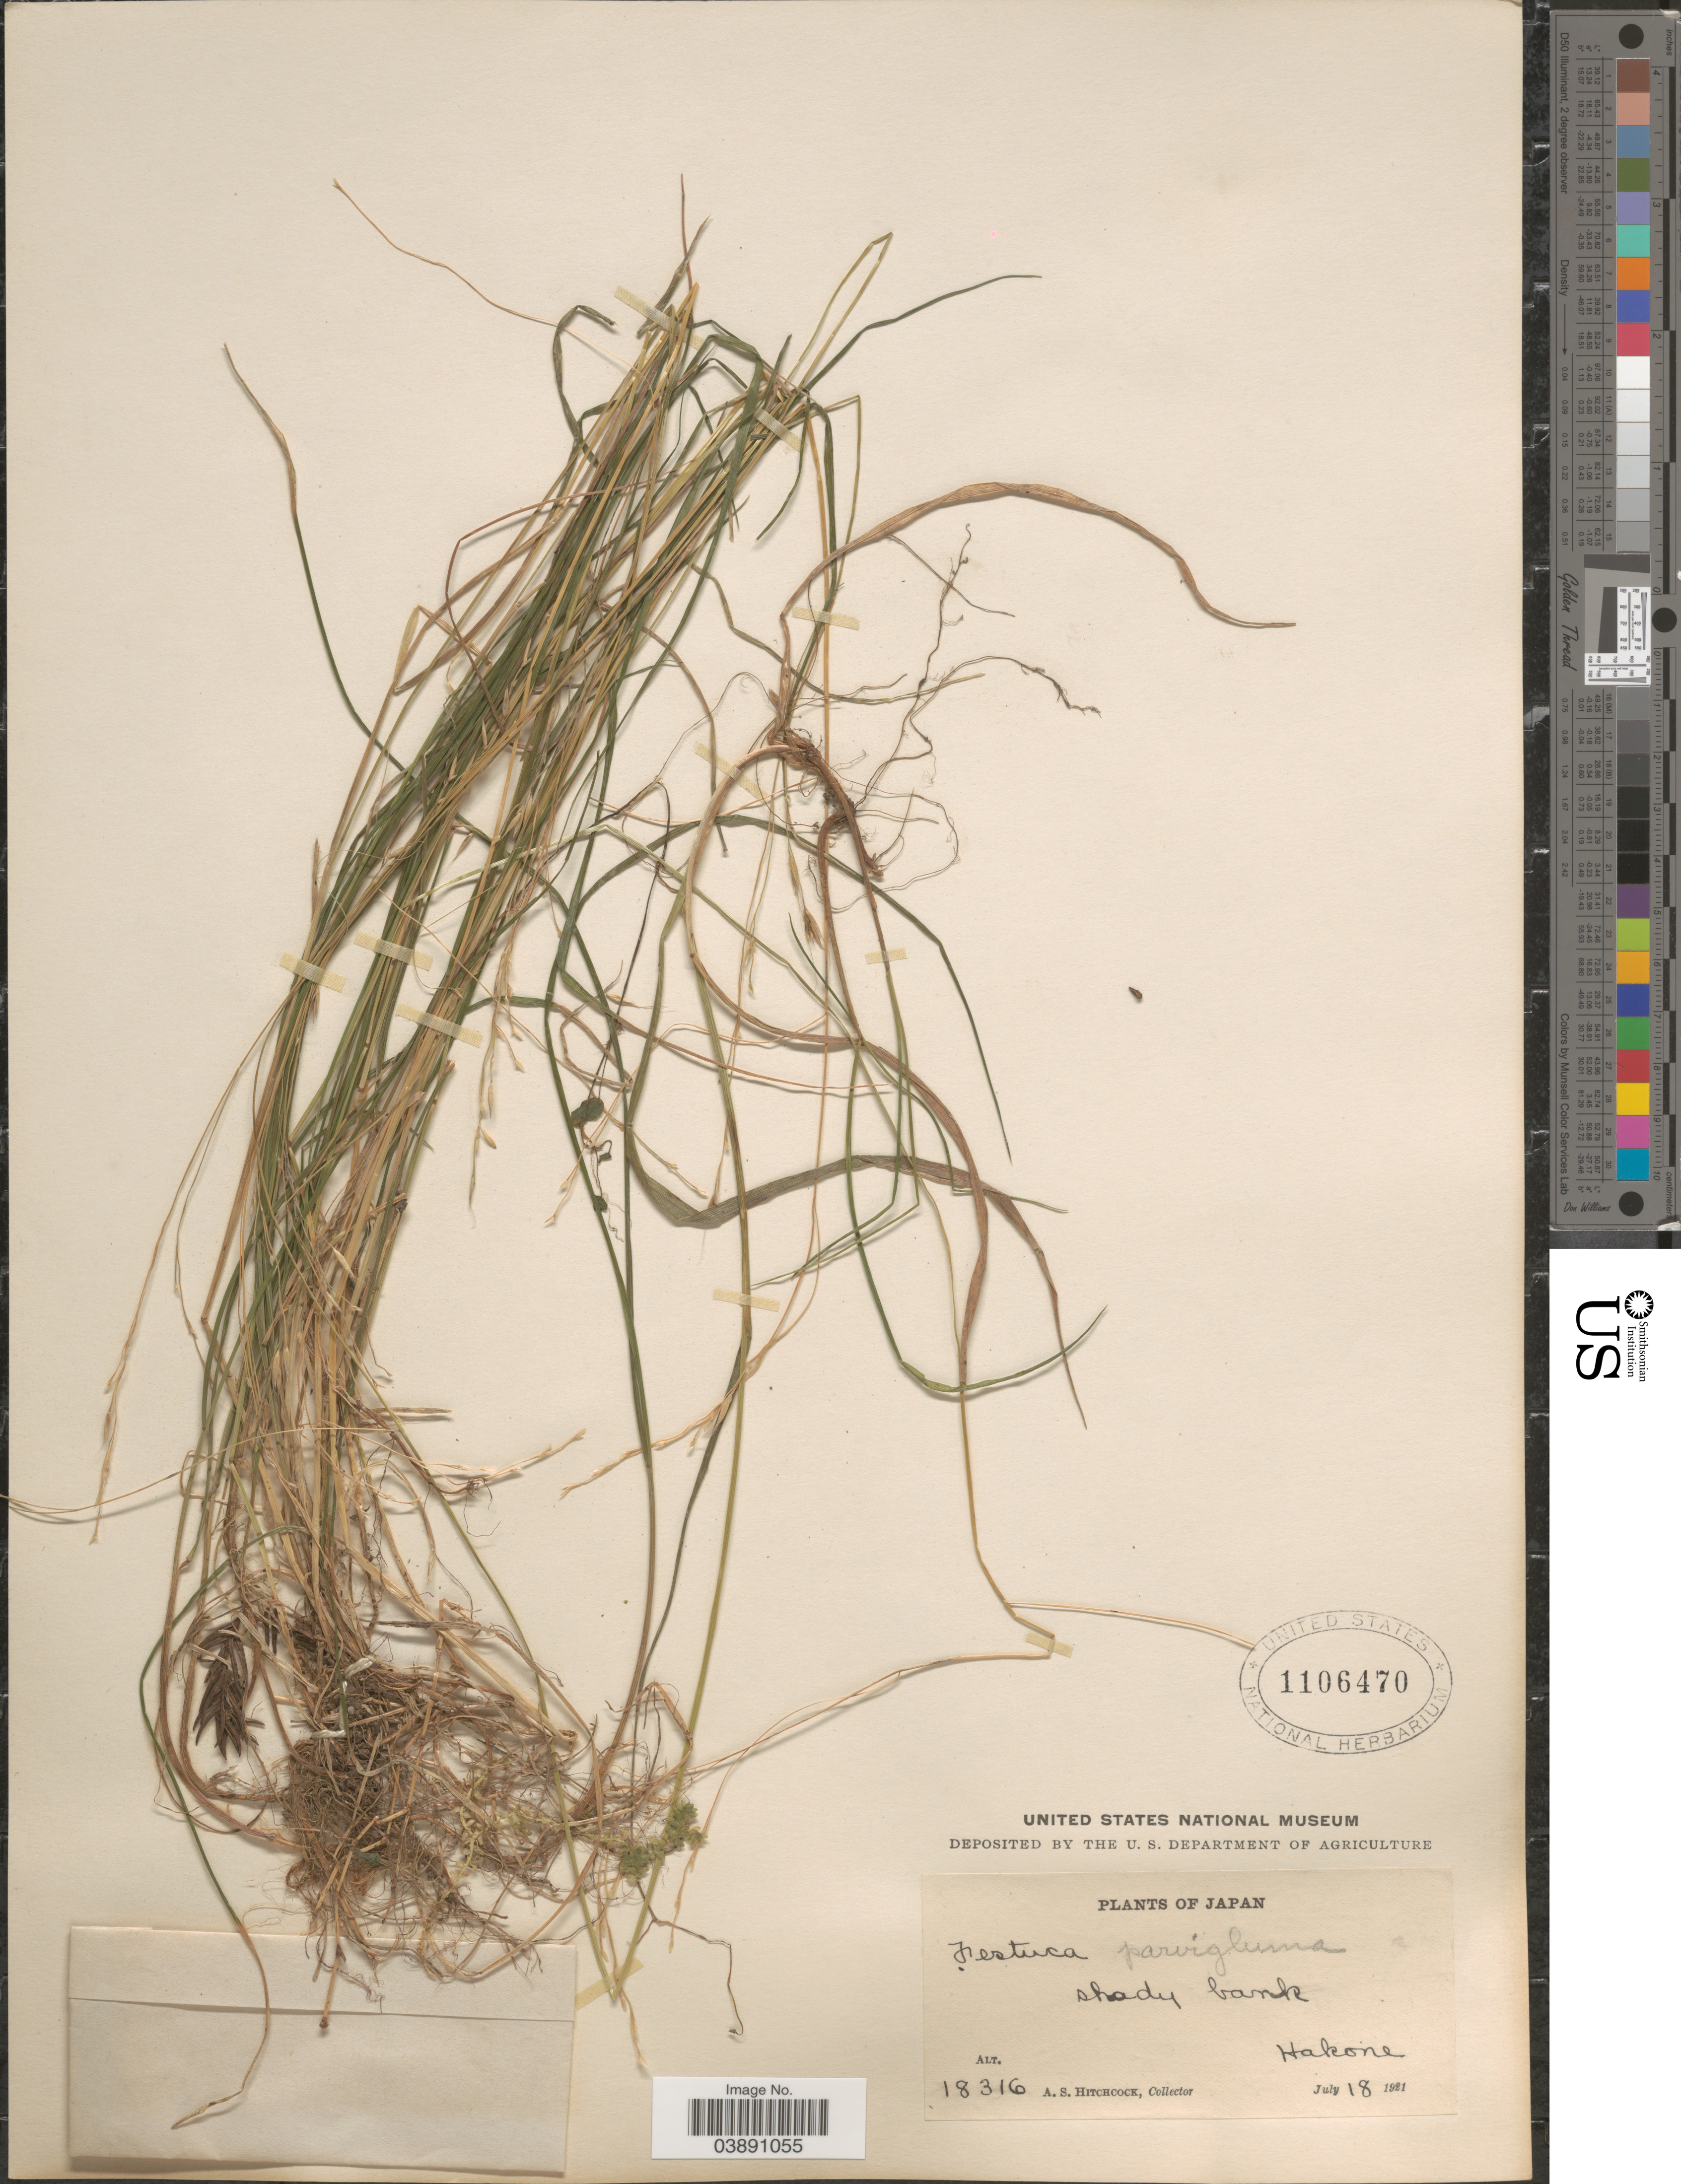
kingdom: Plantae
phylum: Tracheophyta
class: Liliopsida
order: Poales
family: Poaceae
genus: Festuca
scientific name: Festuca parvigluma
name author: Steud.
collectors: A. S. Hitchcock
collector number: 18316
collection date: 1921-07-18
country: Japan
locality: Shady bank. Hakone.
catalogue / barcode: US 1106470